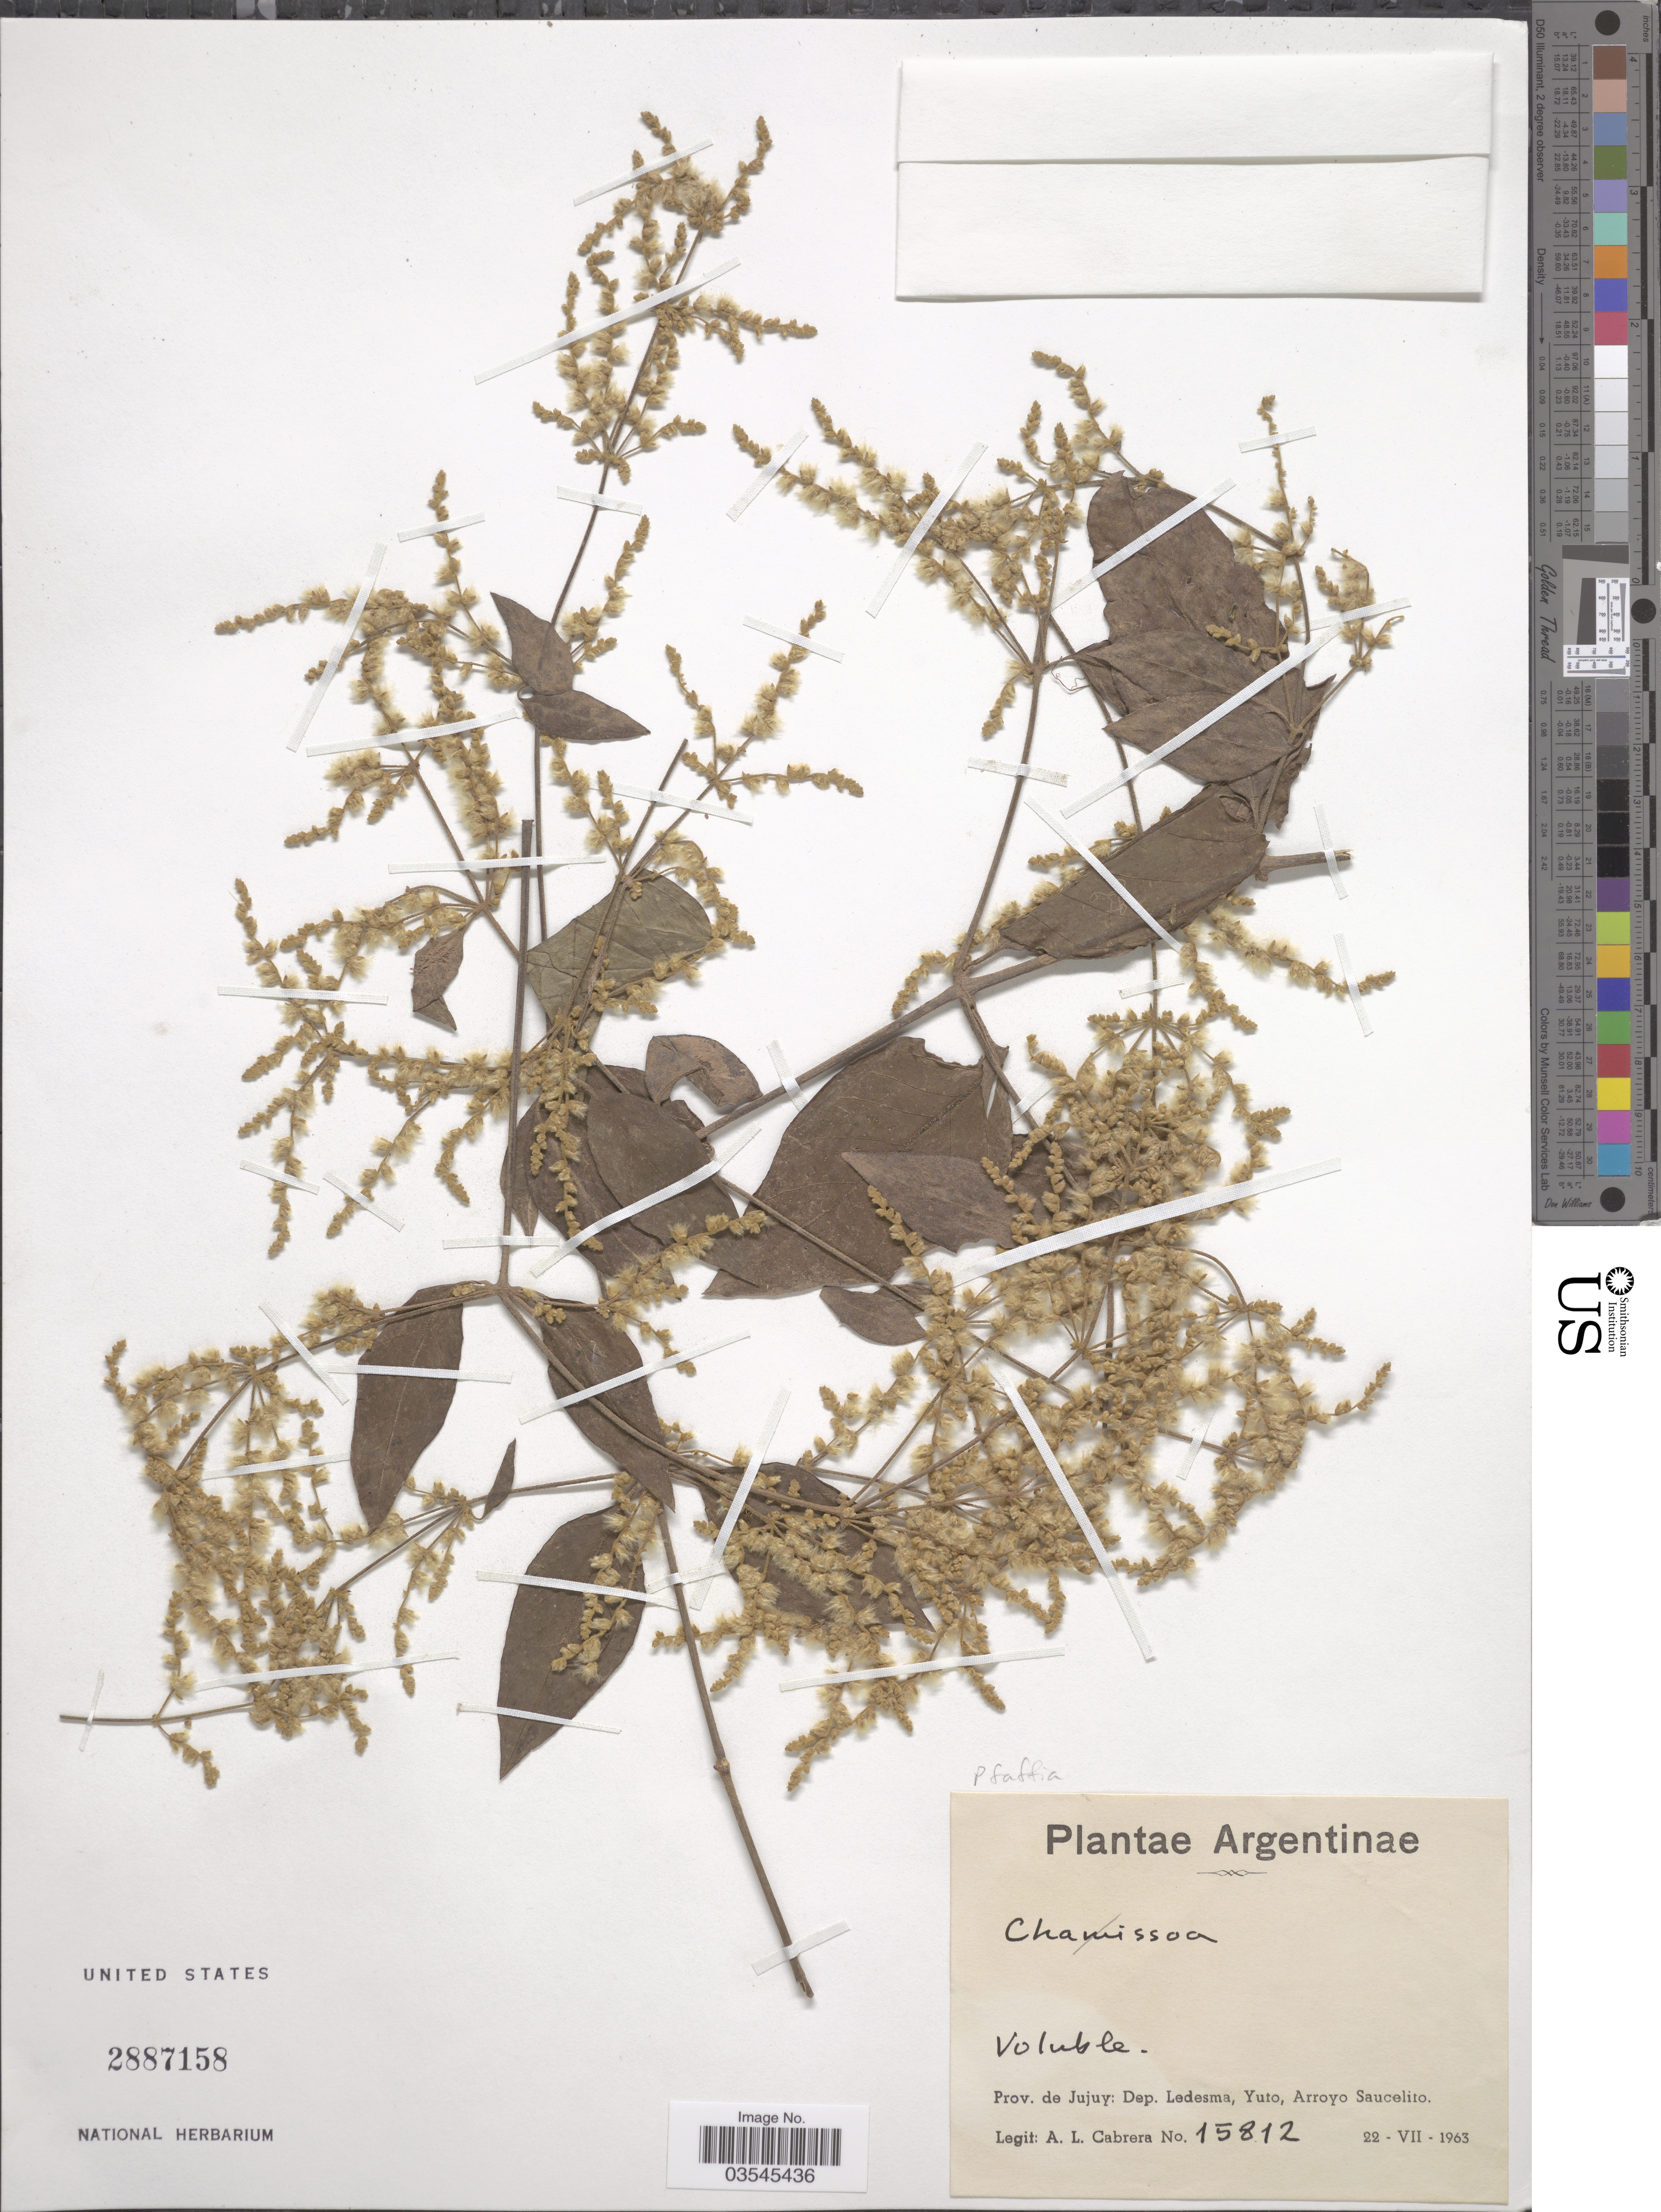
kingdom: Plantae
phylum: Tracheophyta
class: Magnoliopsida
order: Caryophyllales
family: Amaranthaceae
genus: Pfaffia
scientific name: Pfaffia sp.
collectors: A. L. Cabrera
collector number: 15812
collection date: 1963-07-22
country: Argentina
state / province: Jujuy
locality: Dep. Ledesma, Yuto, Arroyo Saucelito.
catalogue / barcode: US 2887158